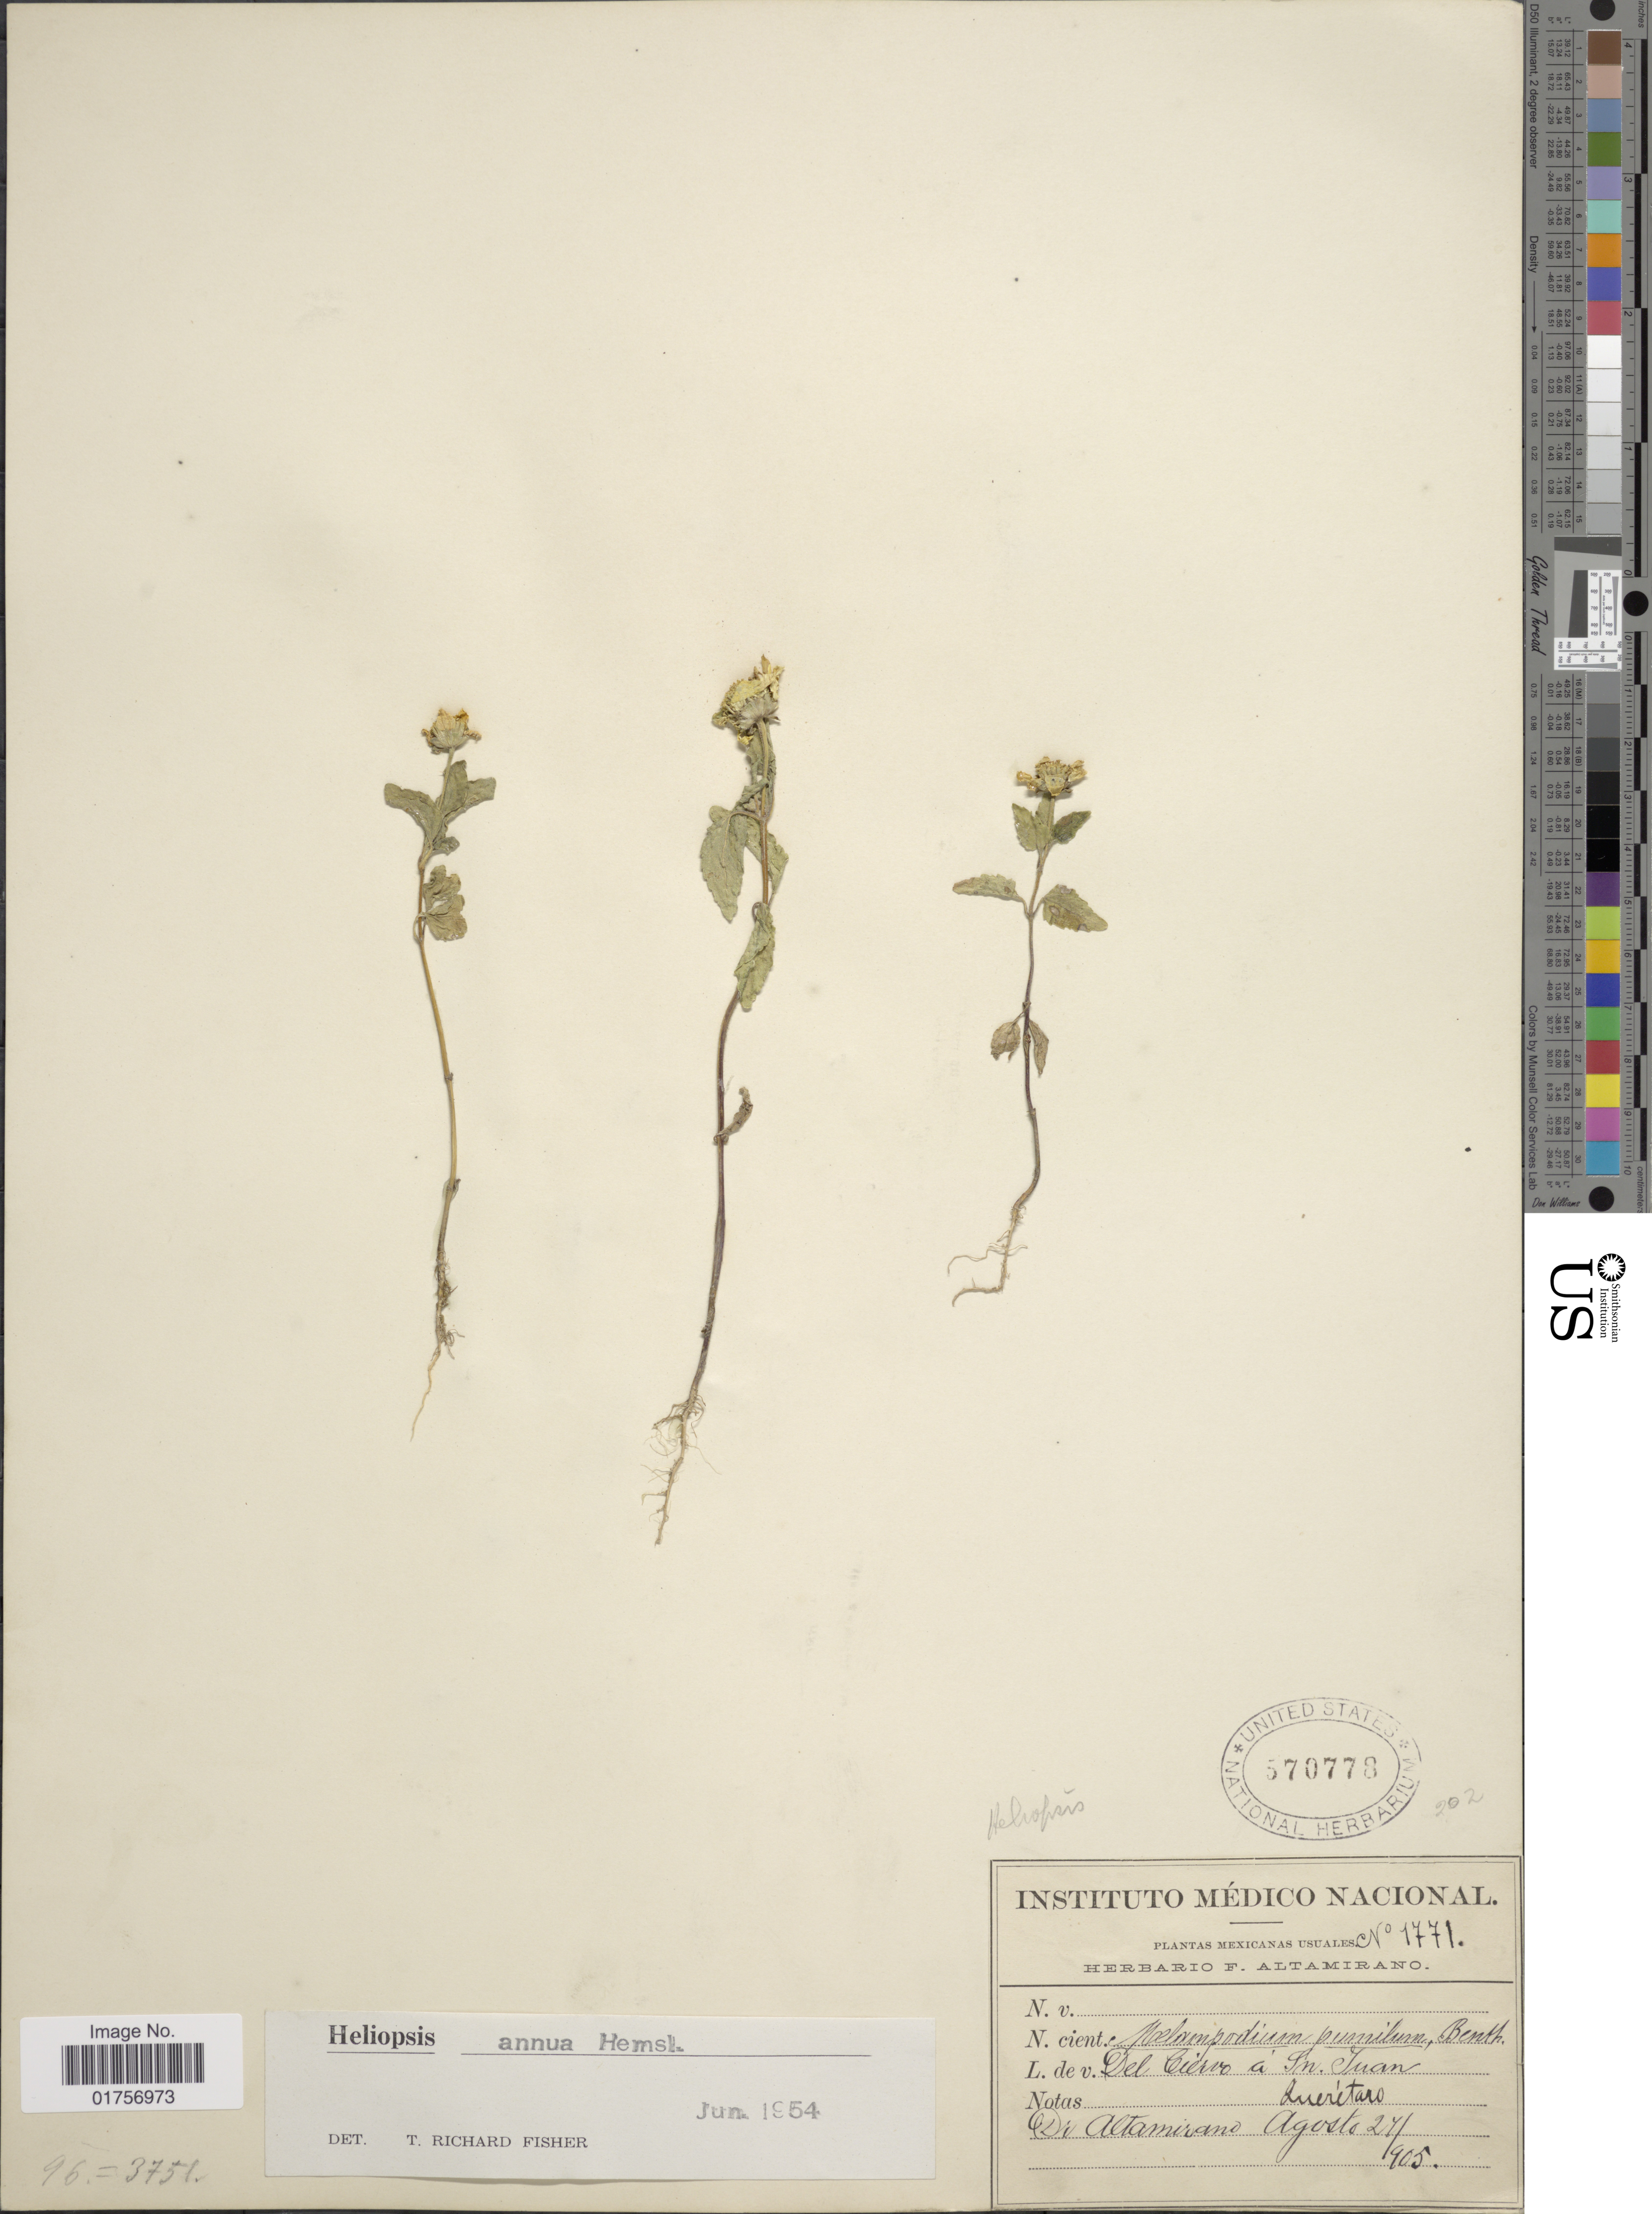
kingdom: Plantae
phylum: Tracheophyta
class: Magnoliopsida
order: Asterales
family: Asteraceae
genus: Heliopsis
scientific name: Heliopsis annua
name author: Hemsl.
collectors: F. Altamirano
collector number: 1771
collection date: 1905-08-27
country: Mexico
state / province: Querétaro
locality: Del Cierro a Sn. Juan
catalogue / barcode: US 570778